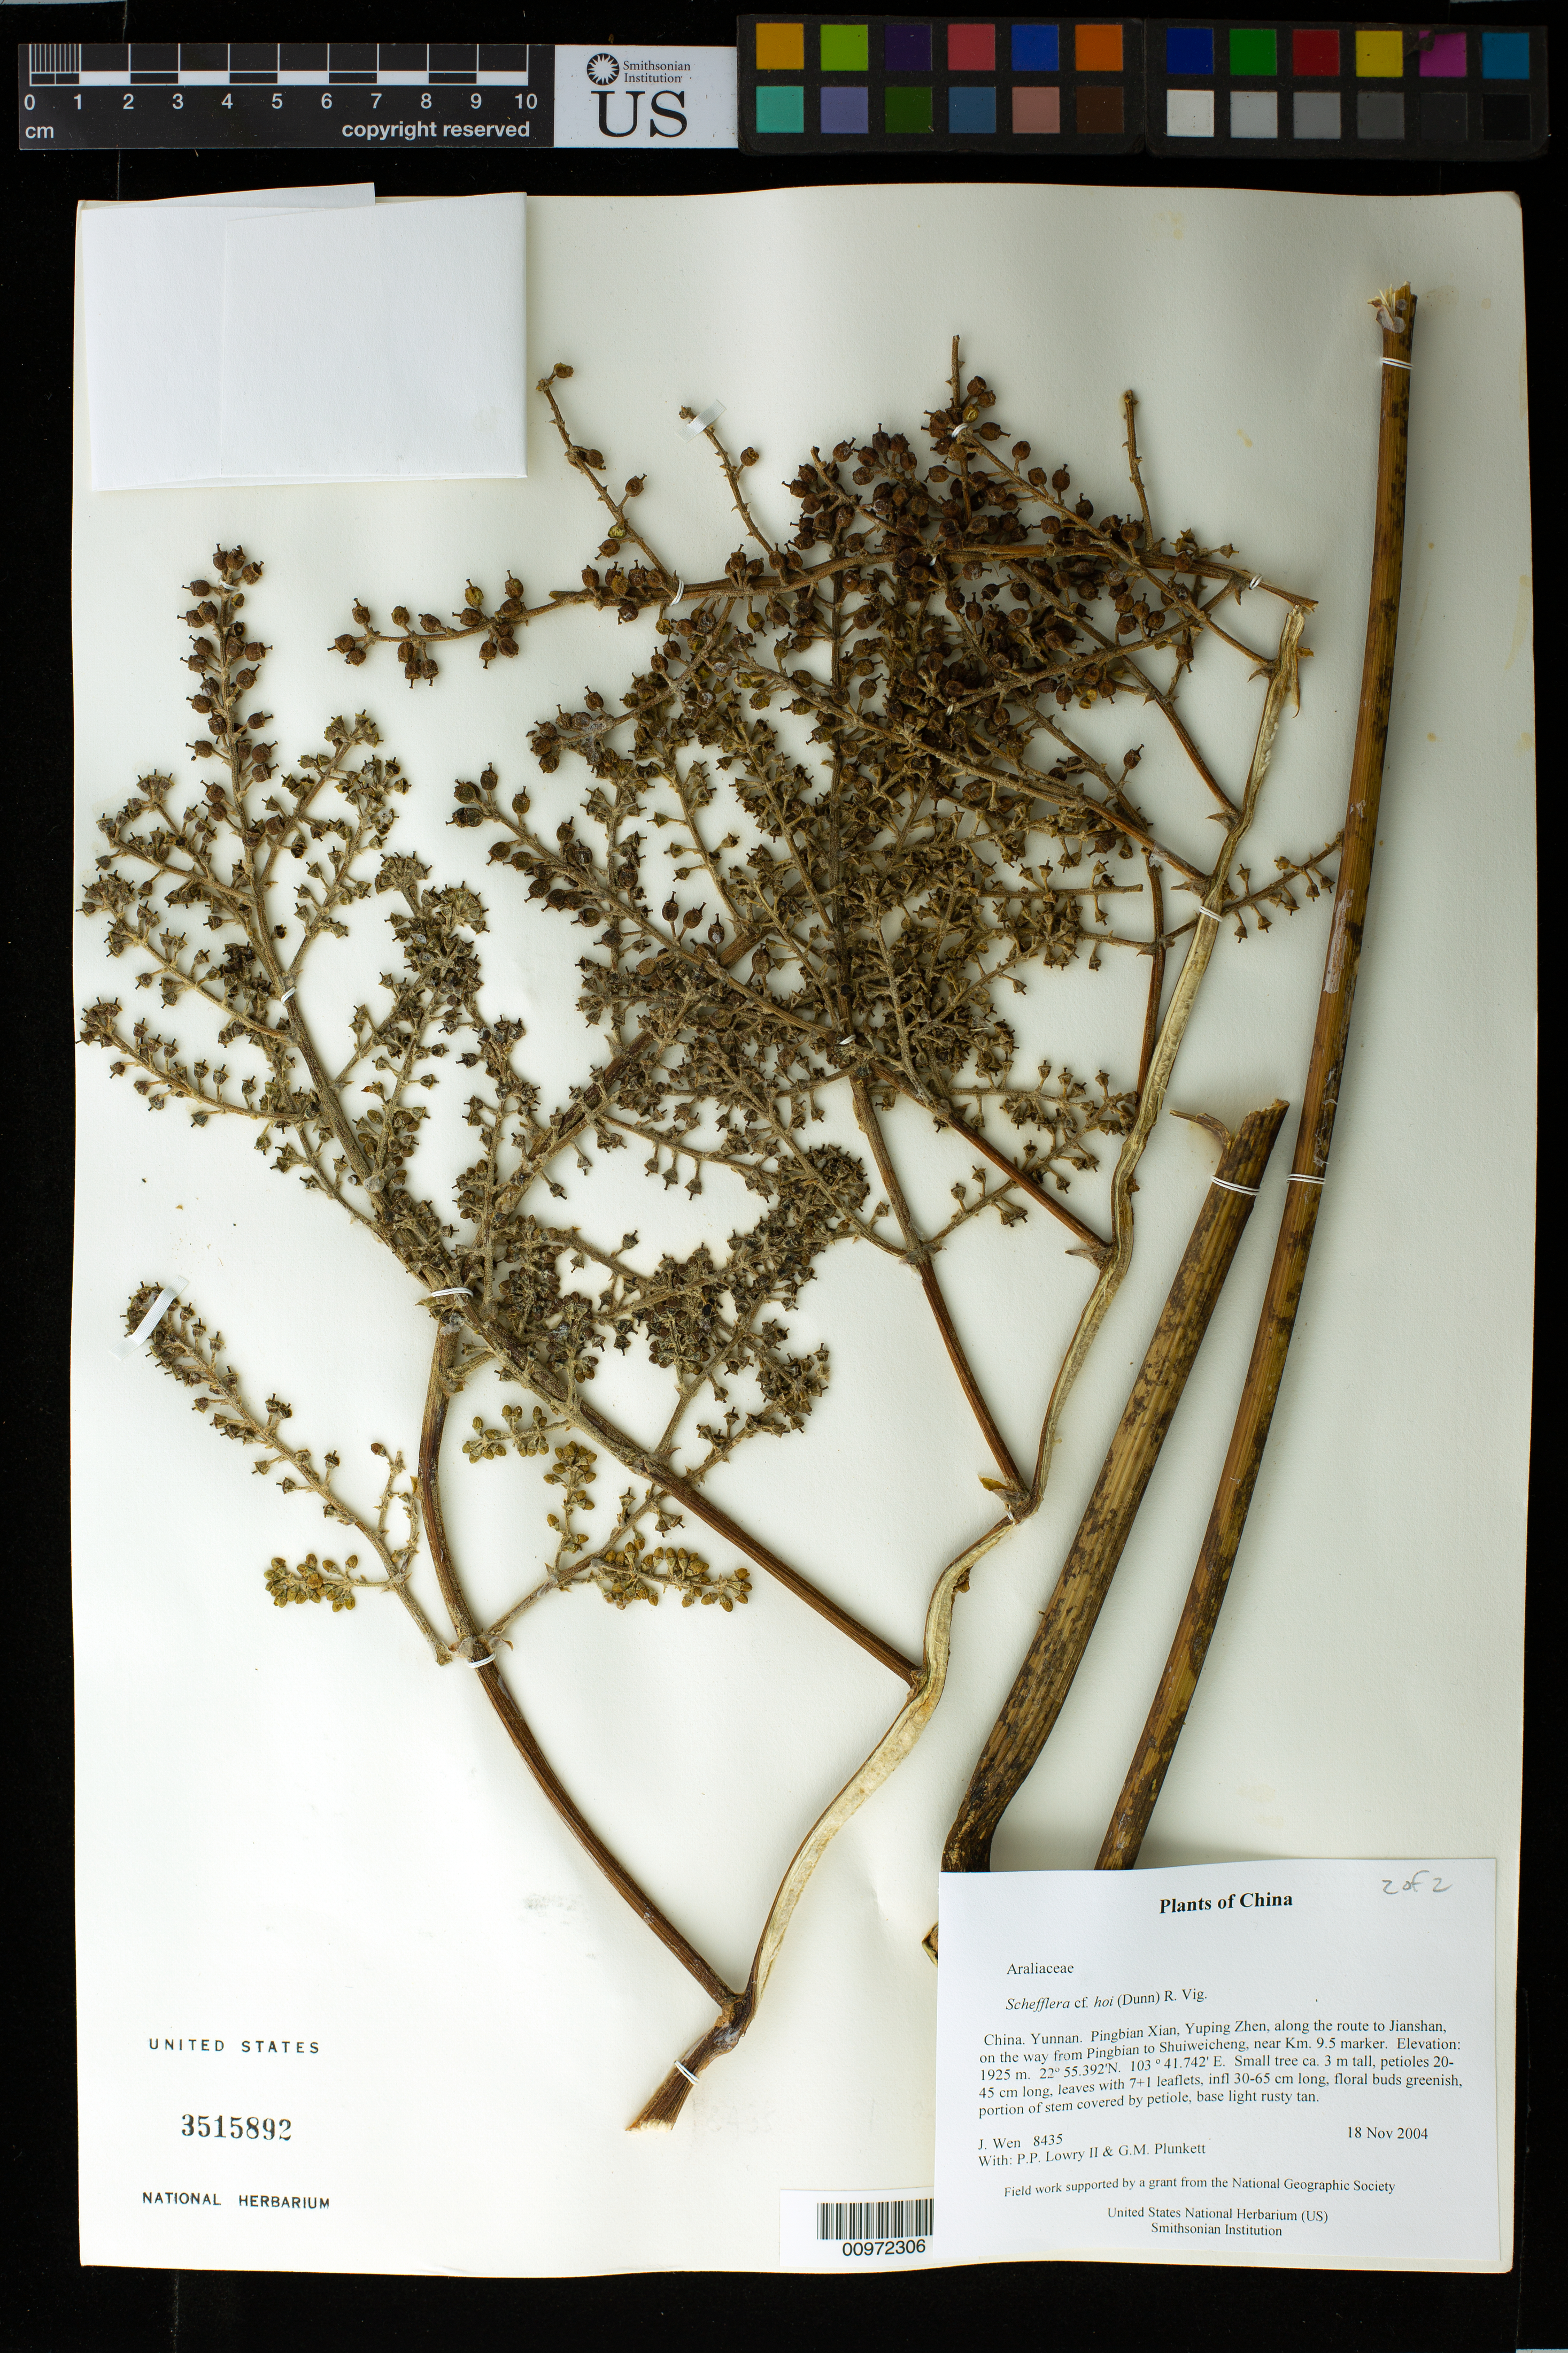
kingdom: Plantae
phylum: Tracheophyta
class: Magnoliopsida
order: Apiales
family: Araliaceae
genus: Schefflera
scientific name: Schefflera hoi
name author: R. Vig.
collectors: J. Wen, P. P. Lowry & G. M. Plunkett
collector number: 8435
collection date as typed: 18 Nov 2004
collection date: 2004-11-18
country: China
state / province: Yunnan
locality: Pingbian Xian, Yuping Zhen, along the route to Jianshan, on the way from Pingbian to Shuiweicheng, near Km 9.5 marker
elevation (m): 1925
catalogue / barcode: US 3515892